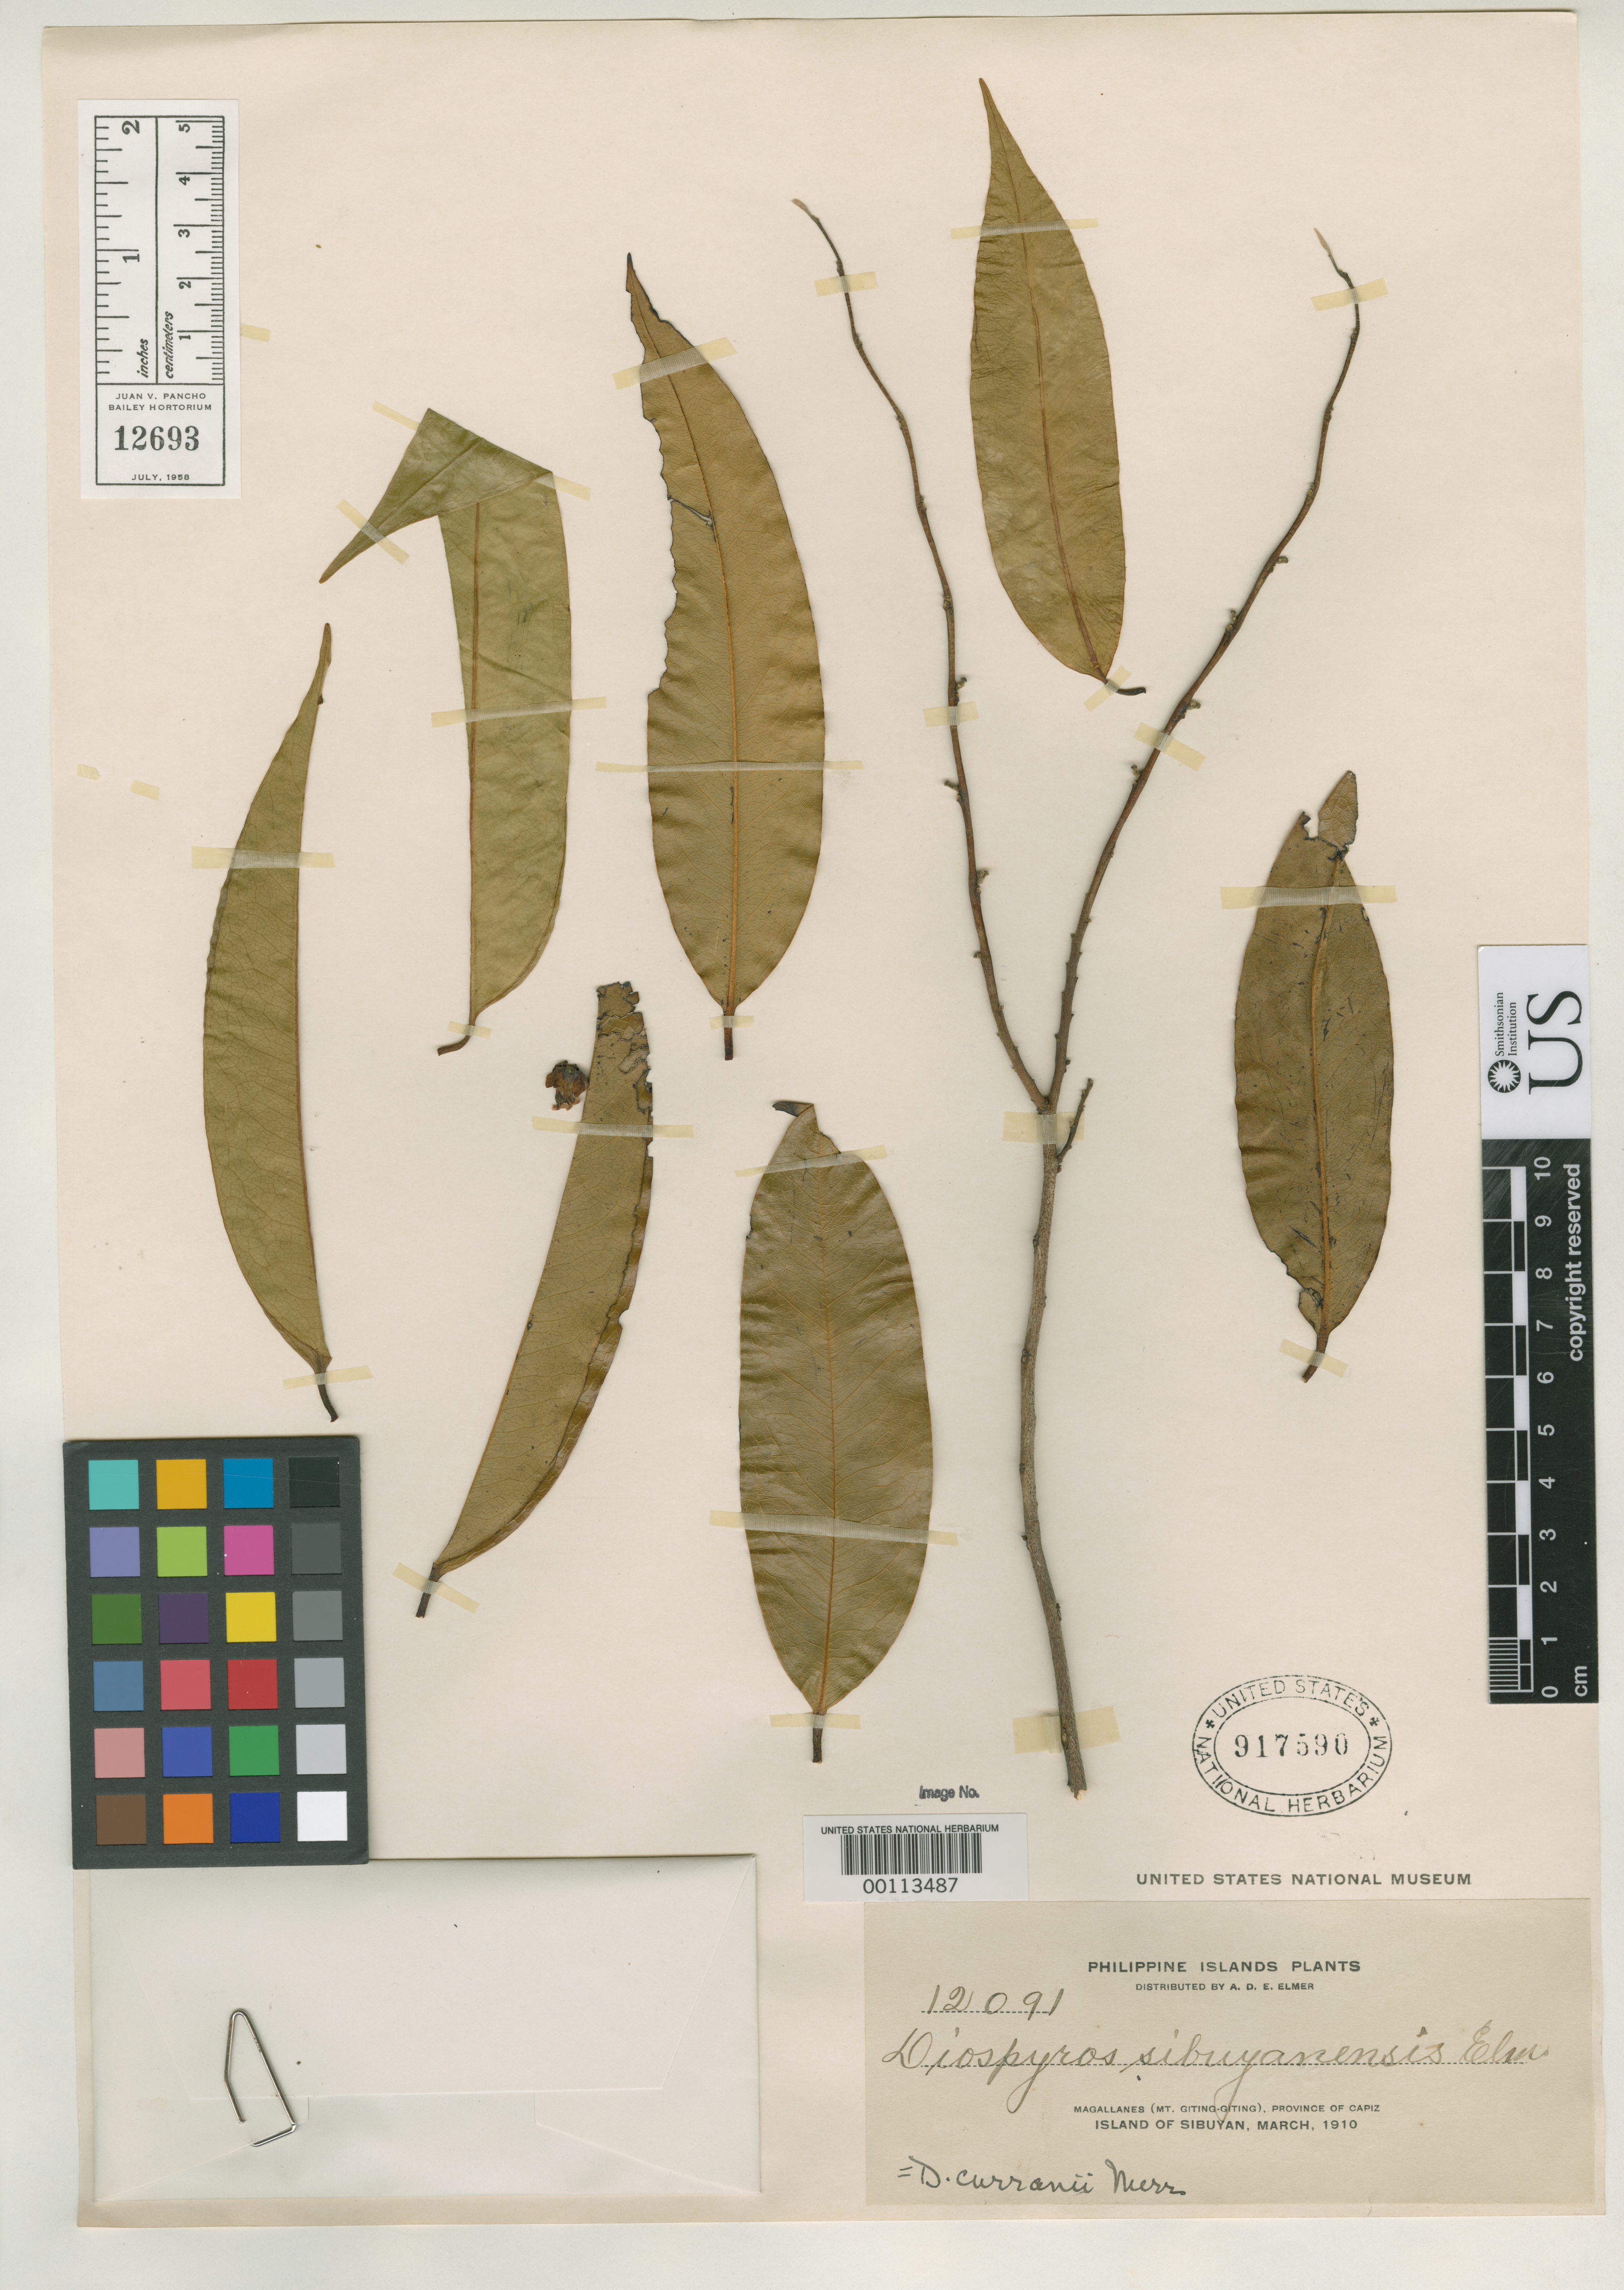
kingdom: Plantae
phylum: Tracheophyta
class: Magnoliopsida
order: Ericales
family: Ebenaceae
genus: Diospyros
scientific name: Diospyros sibuyanensis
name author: Elmer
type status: Isosyntype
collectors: A. D. E. Elmer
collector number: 12091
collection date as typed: Mar 1910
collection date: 1910-03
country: Philippines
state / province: Mimaropa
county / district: Romblon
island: Sibuyan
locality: Magallanes (Mt. Giting-Giting).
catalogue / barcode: US 917590